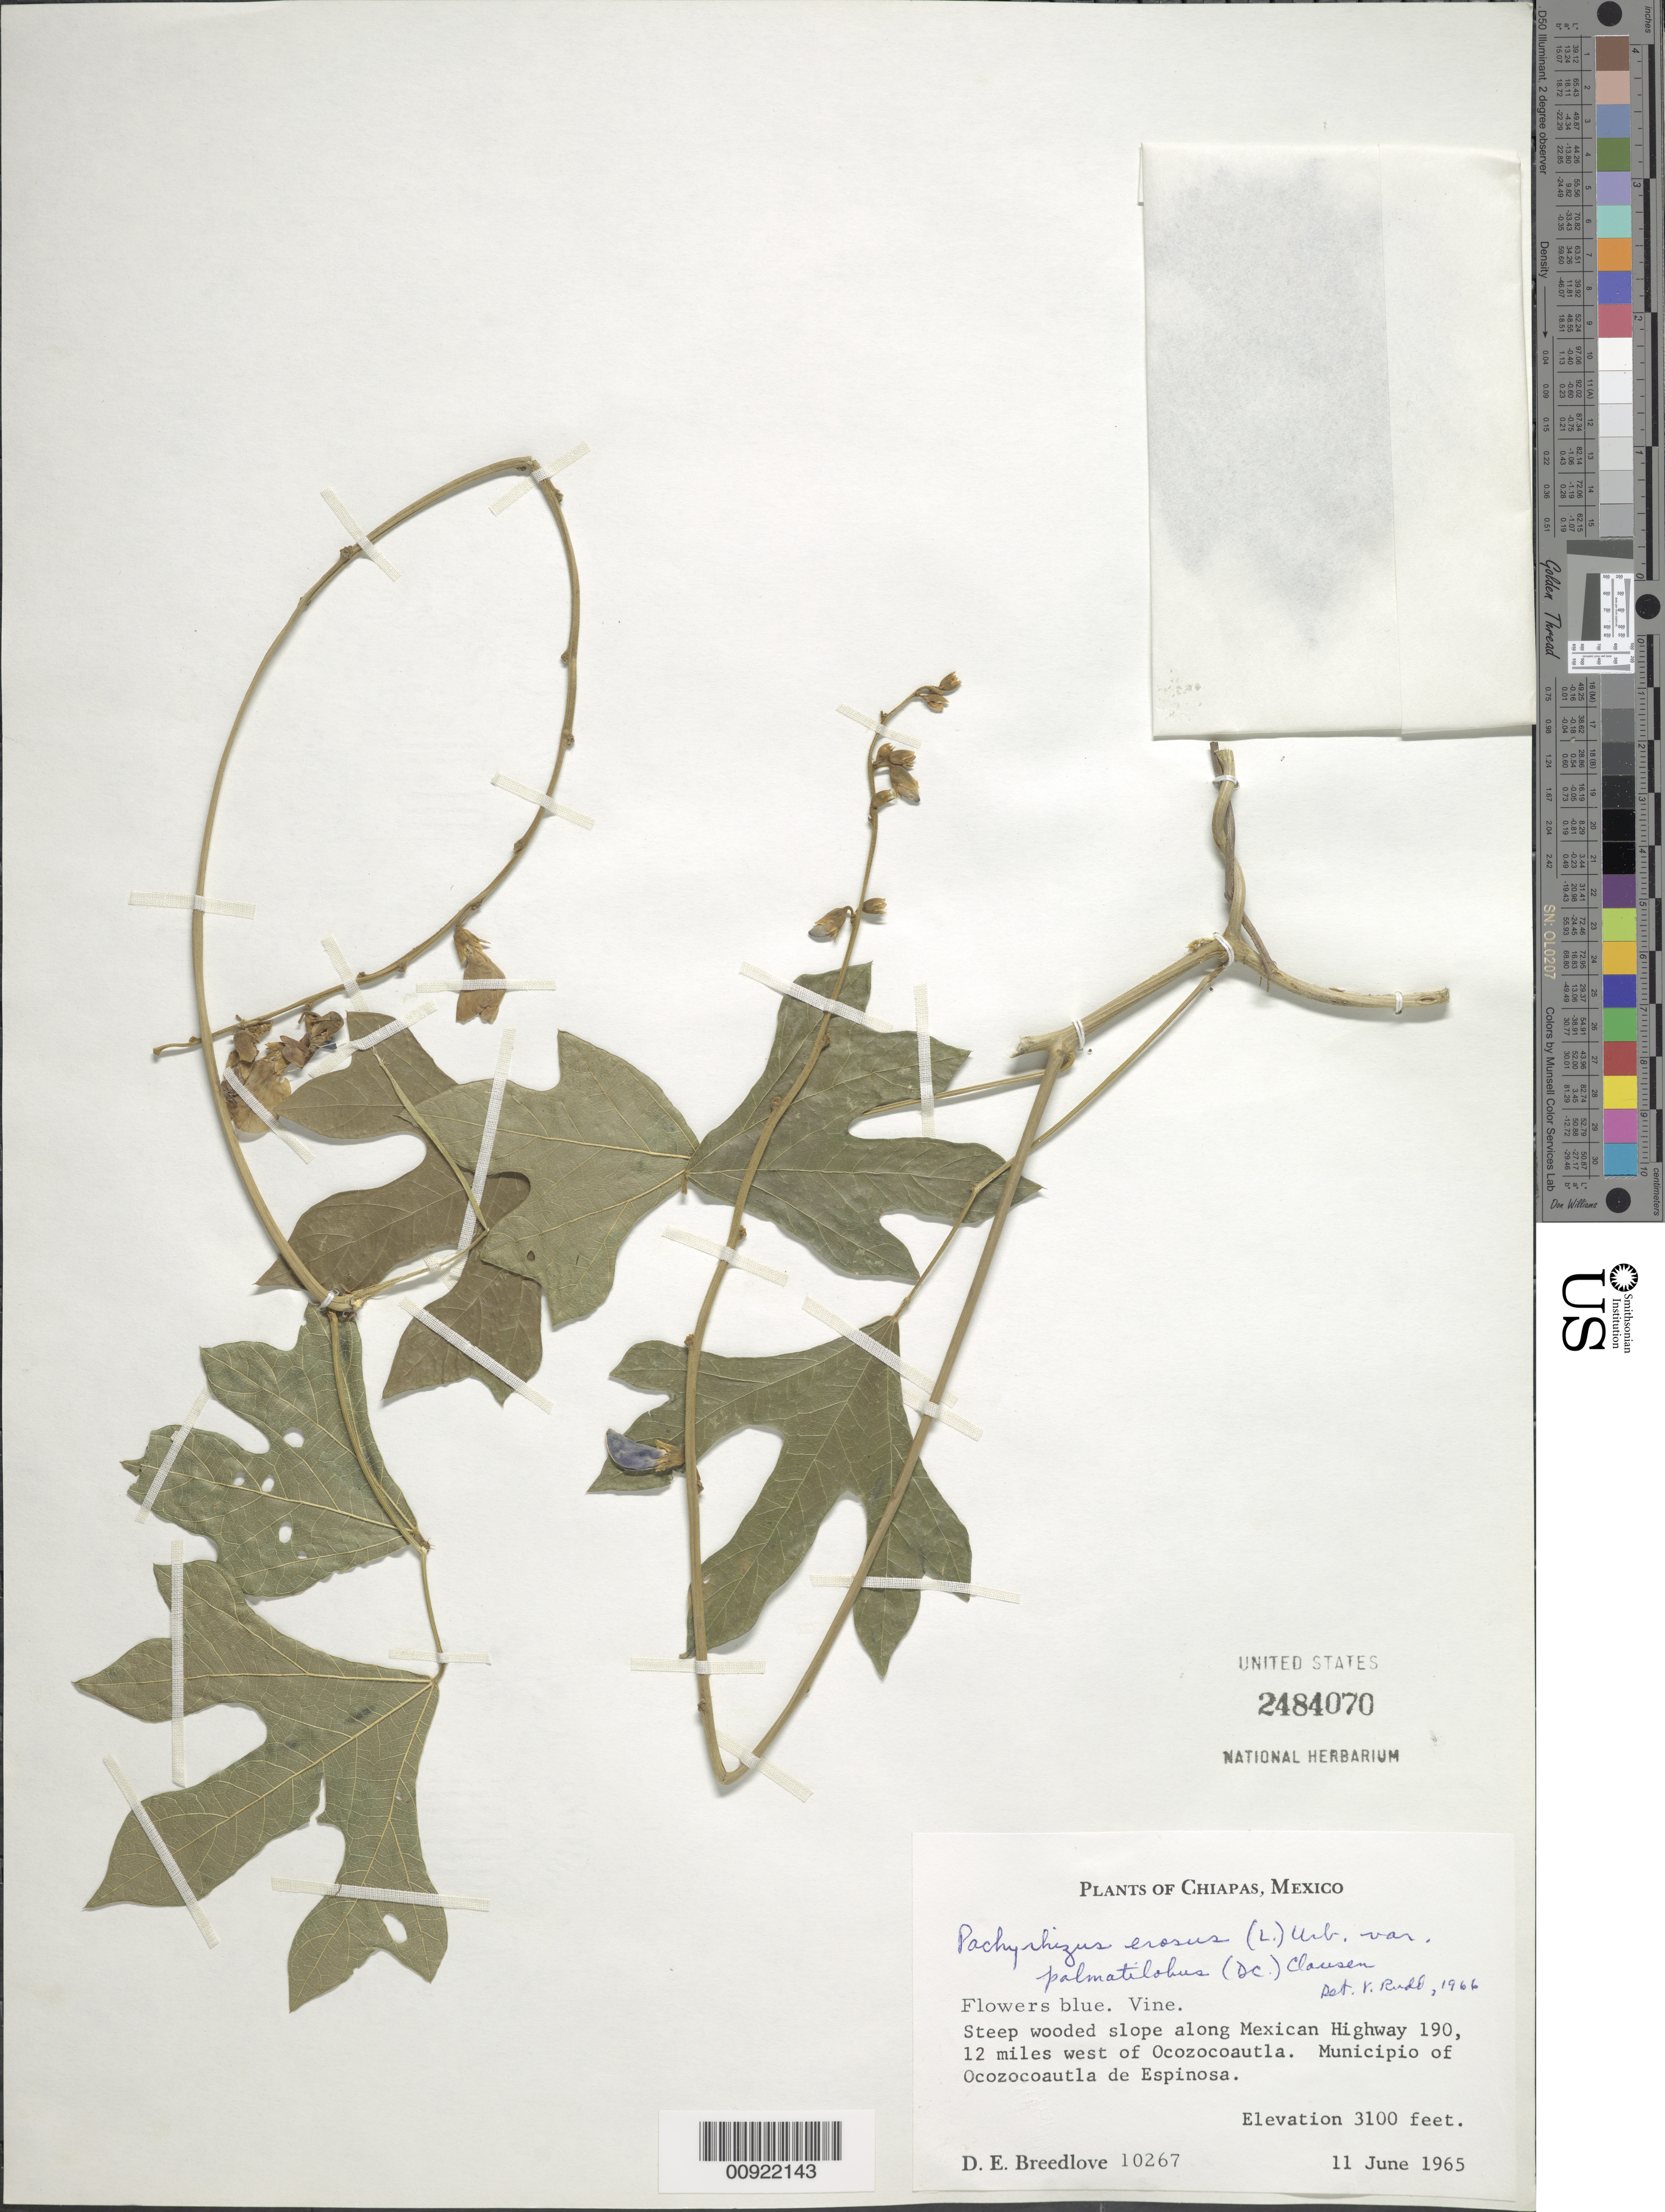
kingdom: Plantae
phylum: Tracheophyta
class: Magnoliopsida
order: Fabales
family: Fabaceae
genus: Pachyrhizus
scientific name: Pachyrhizus erosus var. palmatilobus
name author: (L.) Urb.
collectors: D. E. Breedlove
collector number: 10267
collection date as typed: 11 Jun 1965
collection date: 1965-06-11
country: Mexico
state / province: Chiapas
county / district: Ocozocoautla de Espinosa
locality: Along Mexican Highway 190, 12 miles west of Ocozocoautla. Municipio of Ocozocoautla de Espinosa, Chiapas.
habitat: Steep wooded slope.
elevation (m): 945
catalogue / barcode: US 2484070